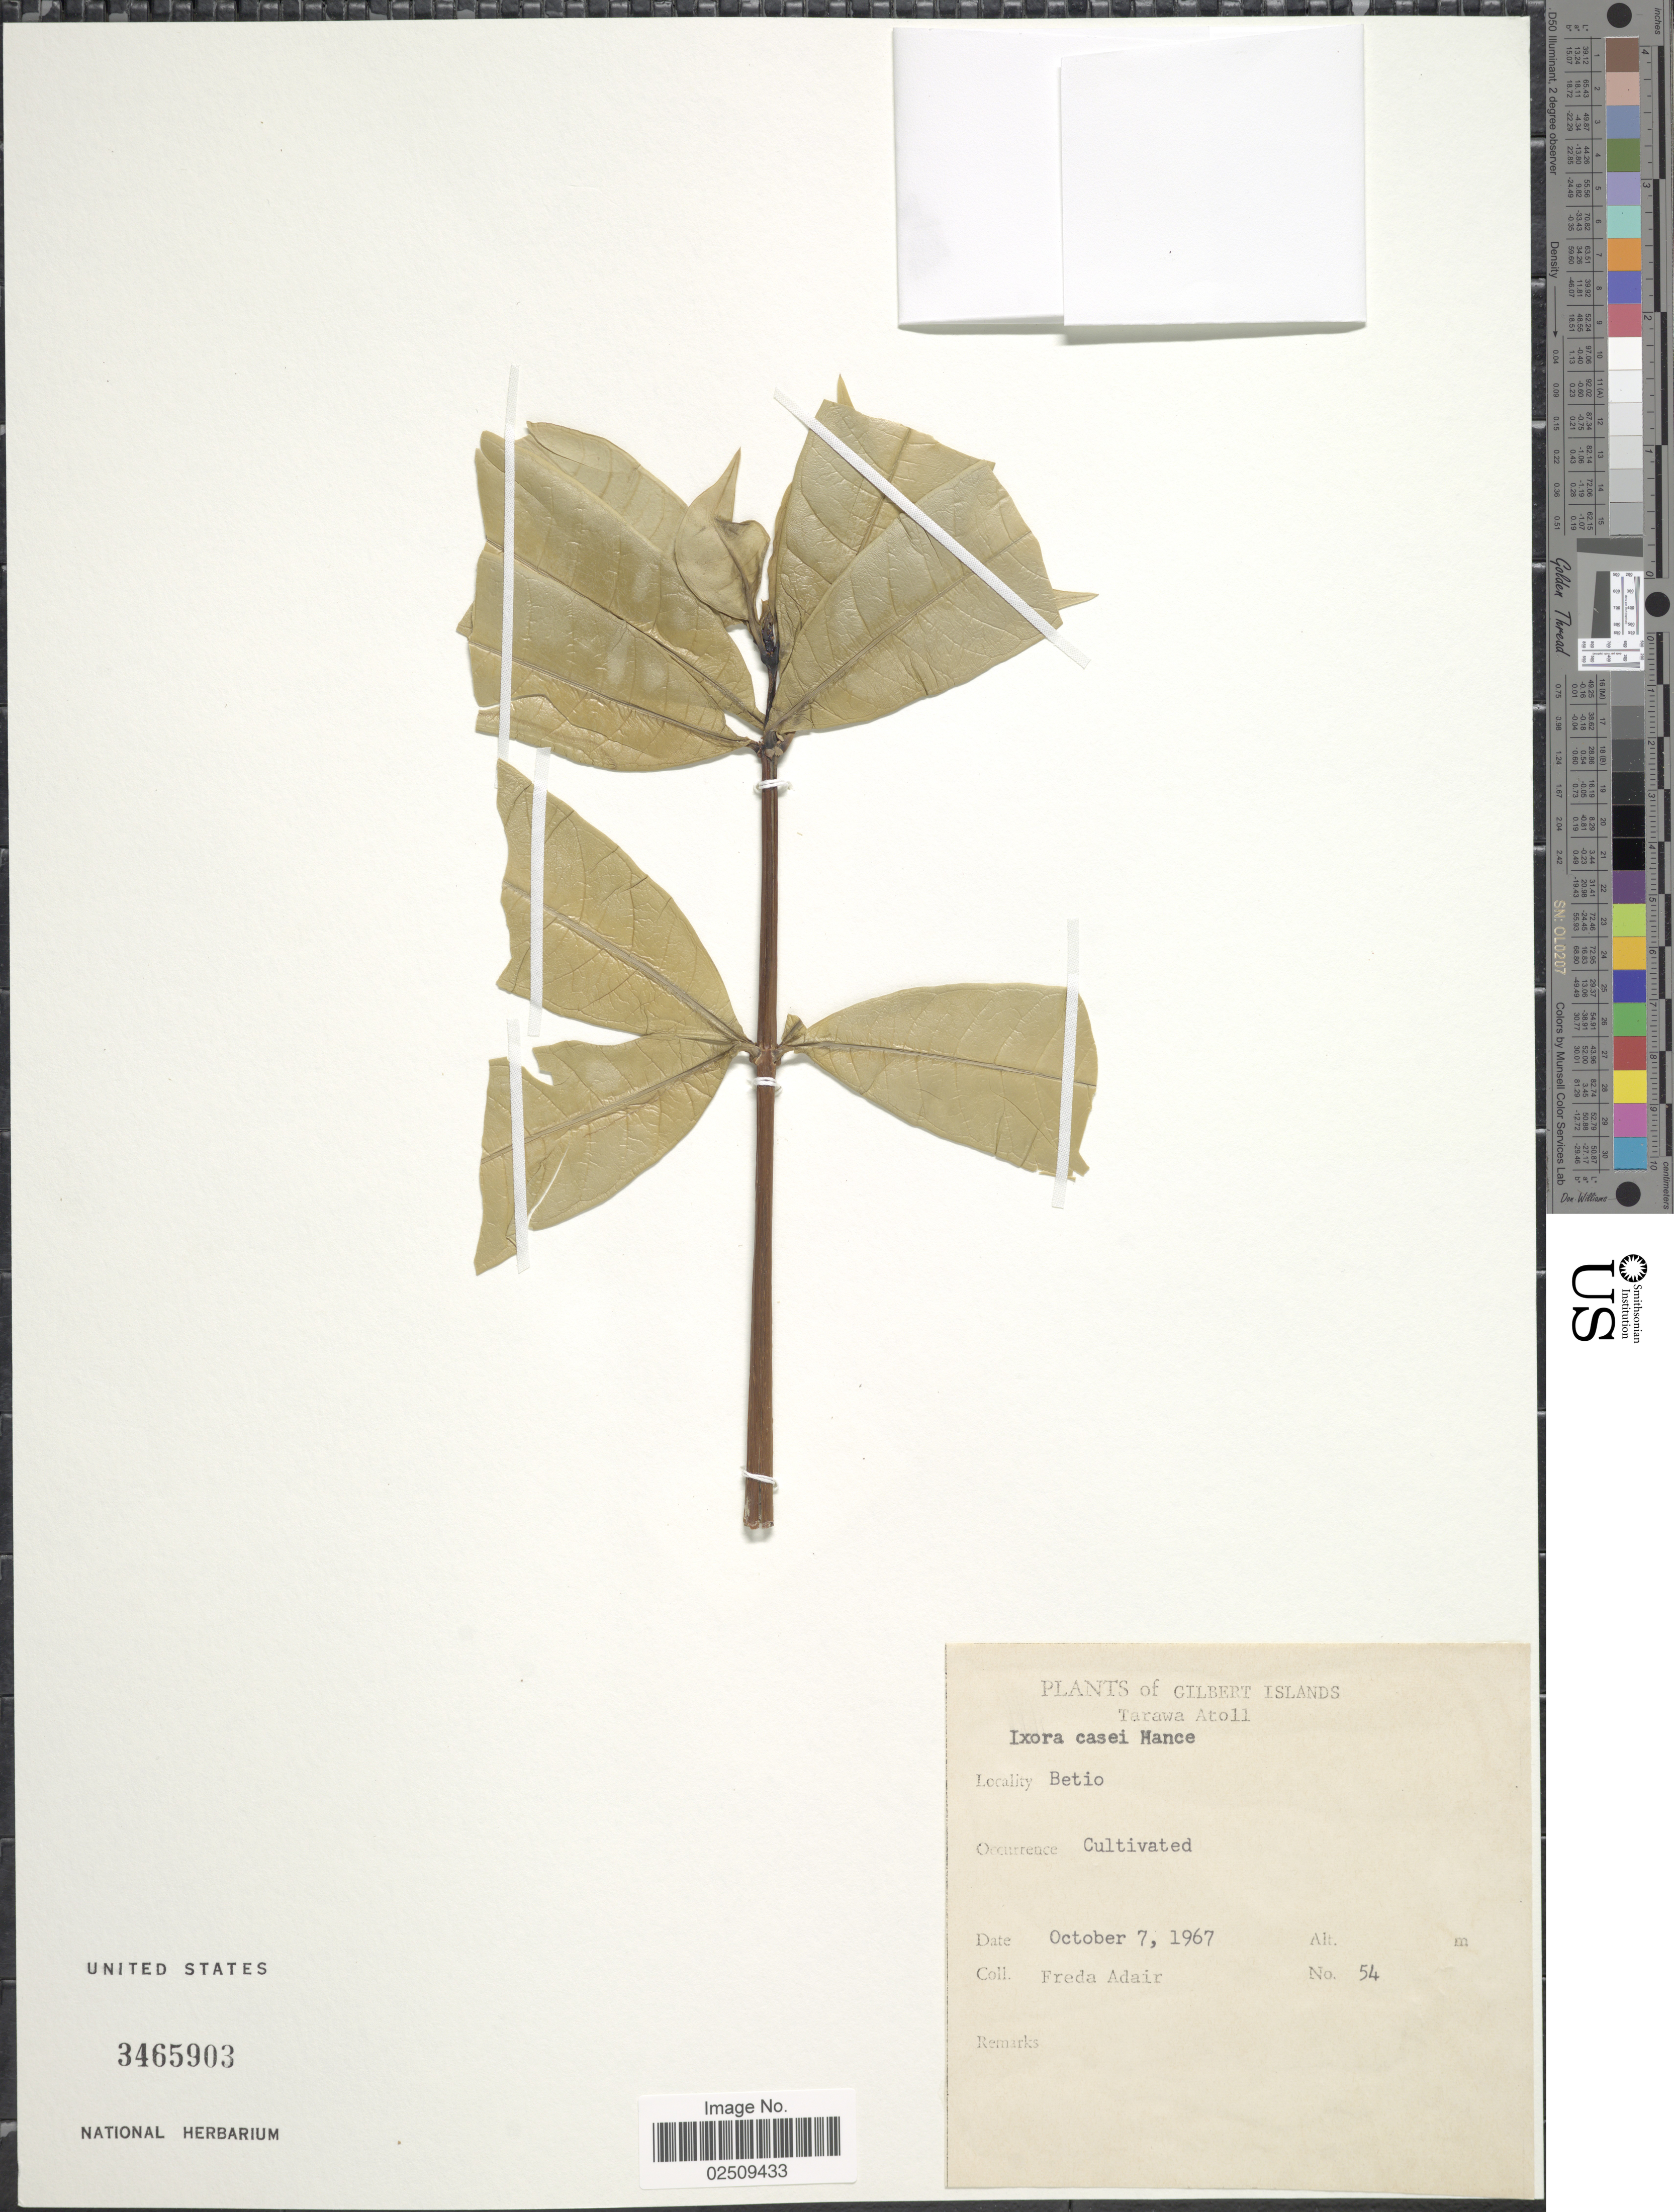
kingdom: Plantae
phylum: Tracheophyta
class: Magnoliopsida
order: Gentianales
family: Rubiaceae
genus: Ixora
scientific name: Ixora casei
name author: Hance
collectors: F. Adair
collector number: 54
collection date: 1967-10-07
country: Kiribati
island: Tarawa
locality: Gilbert Islands, Tarawa Atoll, Betio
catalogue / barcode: US 3465903